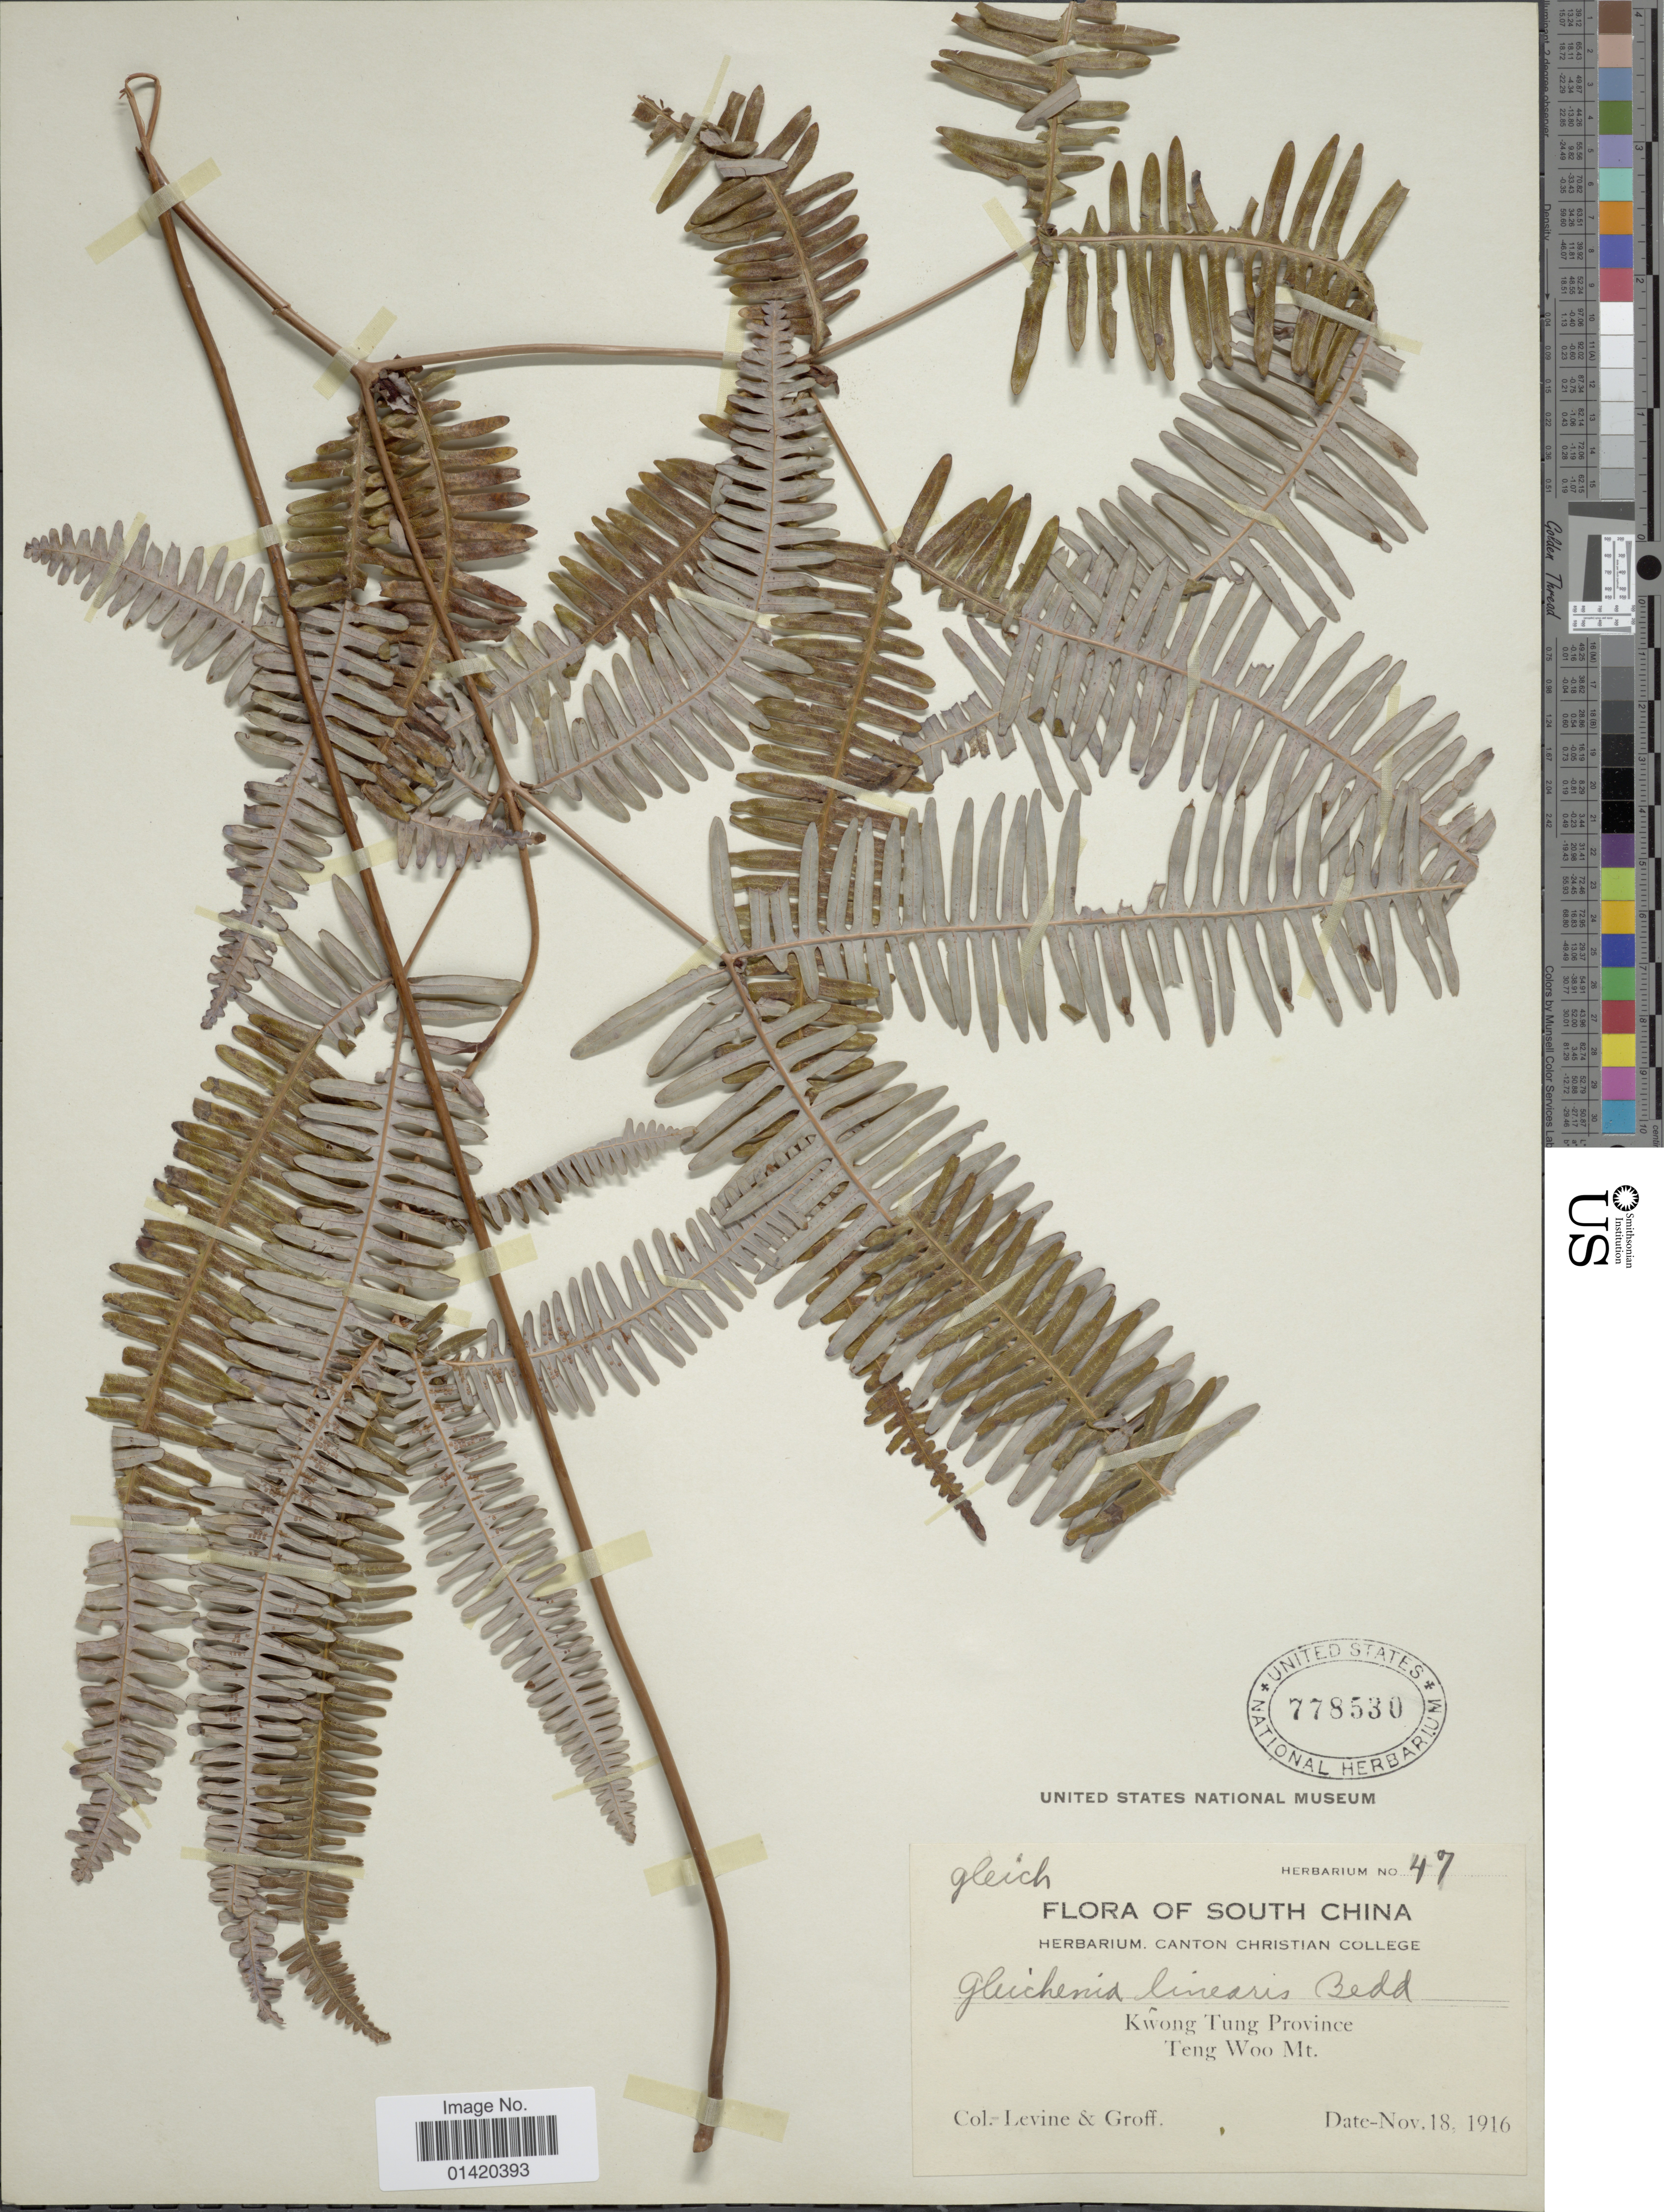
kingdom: Plantae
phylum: Tracheophyta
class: Polypodiopsida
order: Gleicheniales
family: Gleicheniaceae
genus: Dicranopteris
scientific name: Dicranopteris linearis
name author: (Burm. f.) Underw.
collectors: -. Levine & -- Groff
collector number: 77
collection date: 1916-11-18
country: China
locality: South China, Kwong Tung Province, Teng Woo Mt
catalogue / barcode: US 778530